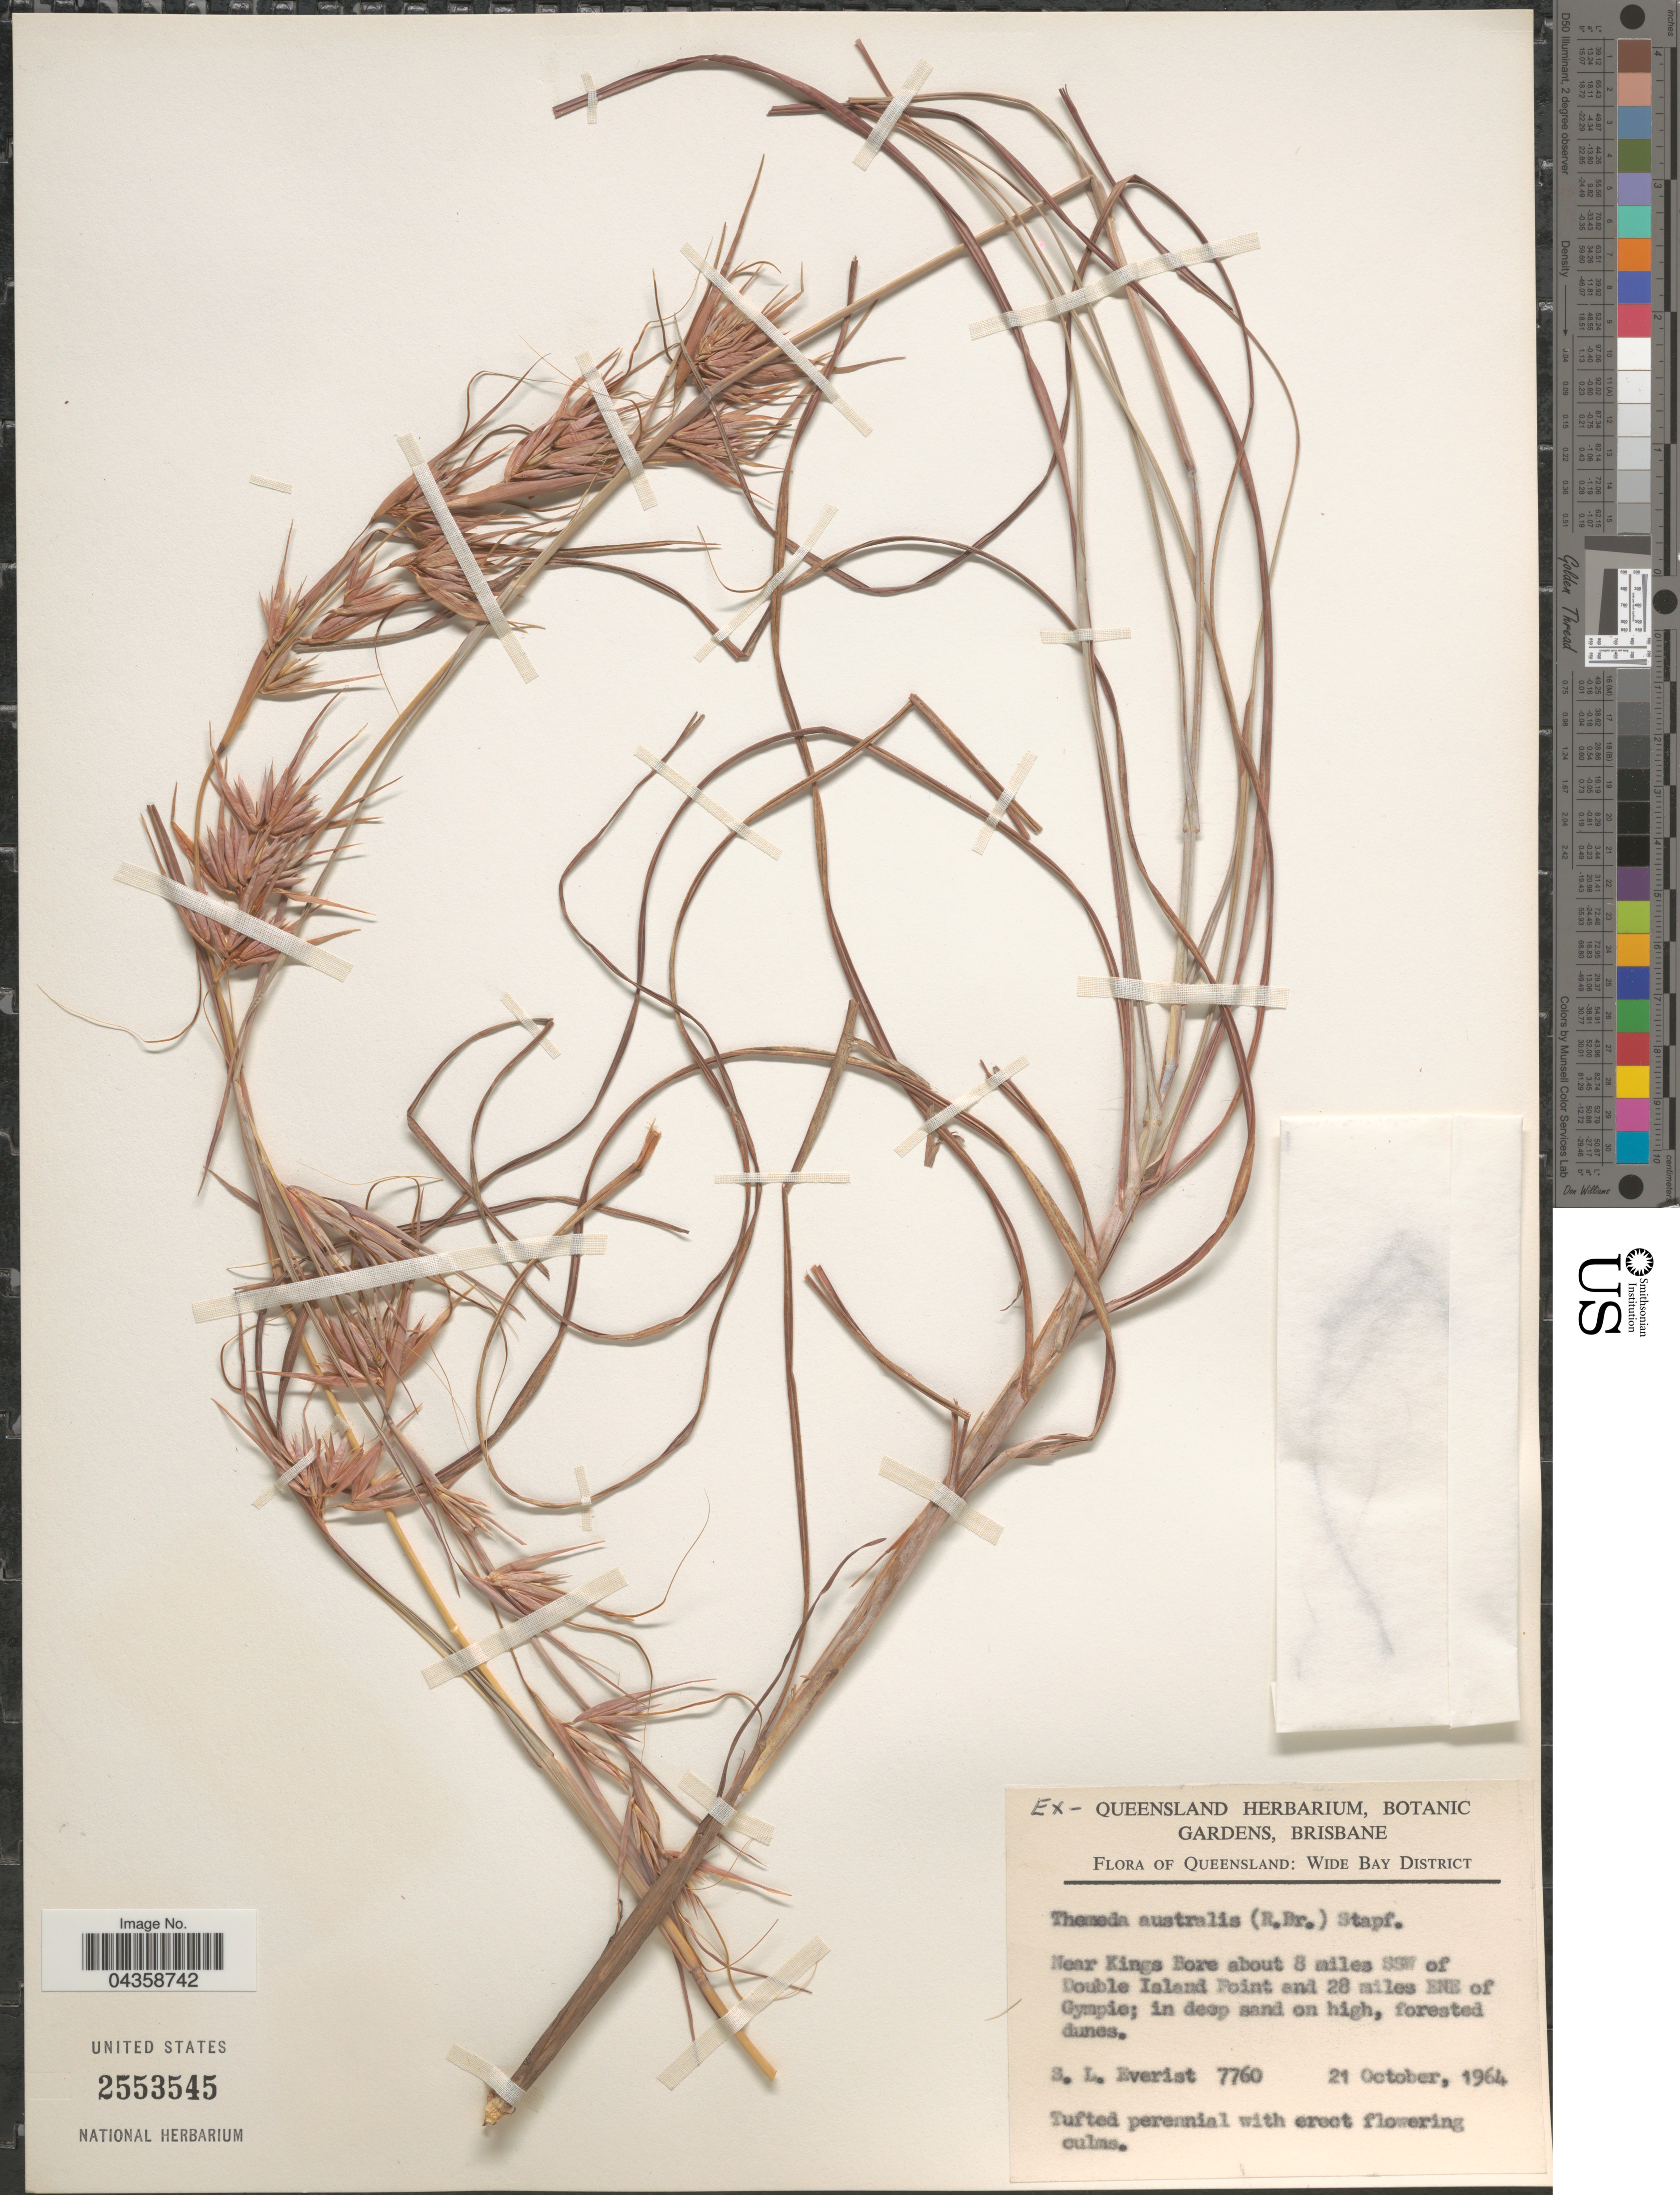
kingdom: Plantae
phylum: Tracheophyta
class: Liliopsida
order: Poales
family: Poaceae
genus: Themeda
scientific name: Themeda triandra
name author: Forssk.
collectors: S. Everist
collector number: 7760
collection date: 1964-10-21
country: Australia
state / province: Queensland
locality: Wide Bay District. Near Kings Bore about 8 miles SSW of Double Island Point and 28 miles ENE of Gympie.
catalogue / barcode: US 2553545